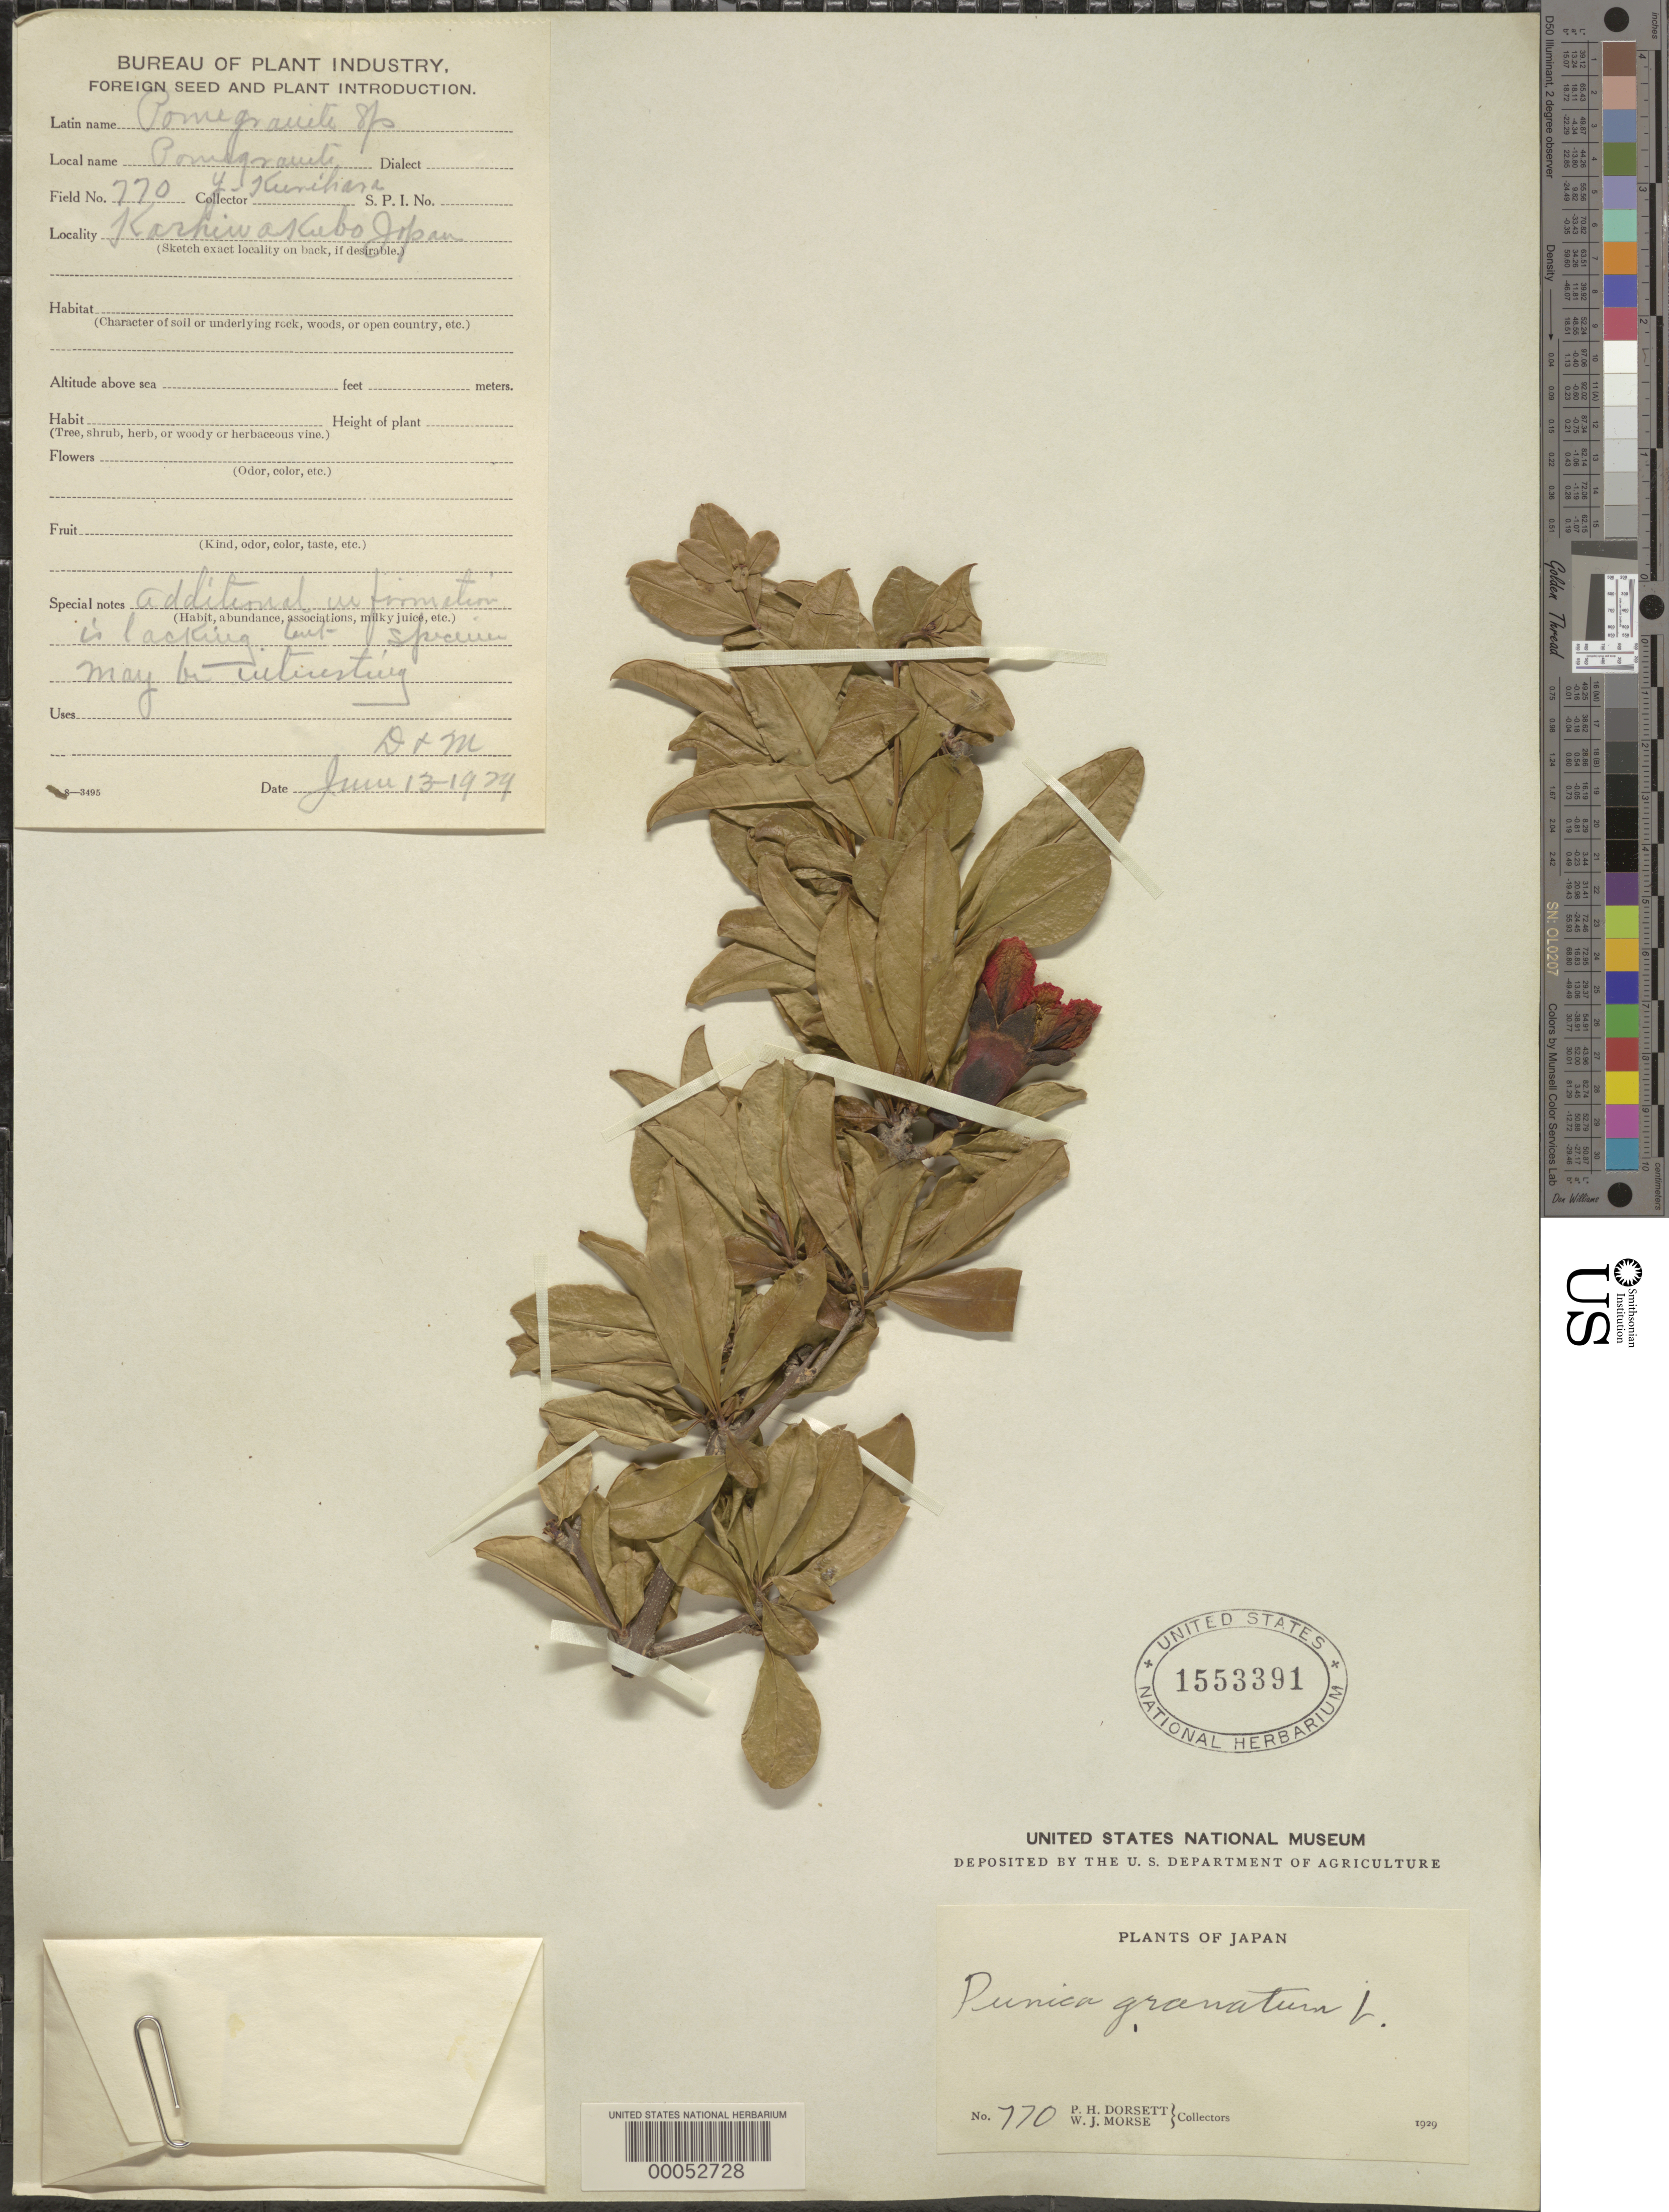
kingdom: Plantae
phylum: Tracheophyta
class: Magnoliopsida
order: Myrtales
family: Lythraceae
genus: Punica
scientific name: Punica granatum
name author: L.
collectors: P. H. Dorsett & W. J. Morse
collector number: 770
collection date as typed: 13 Jun 1929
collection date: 1929-06-13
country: Japan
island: Honshu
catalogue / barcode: US 1553391